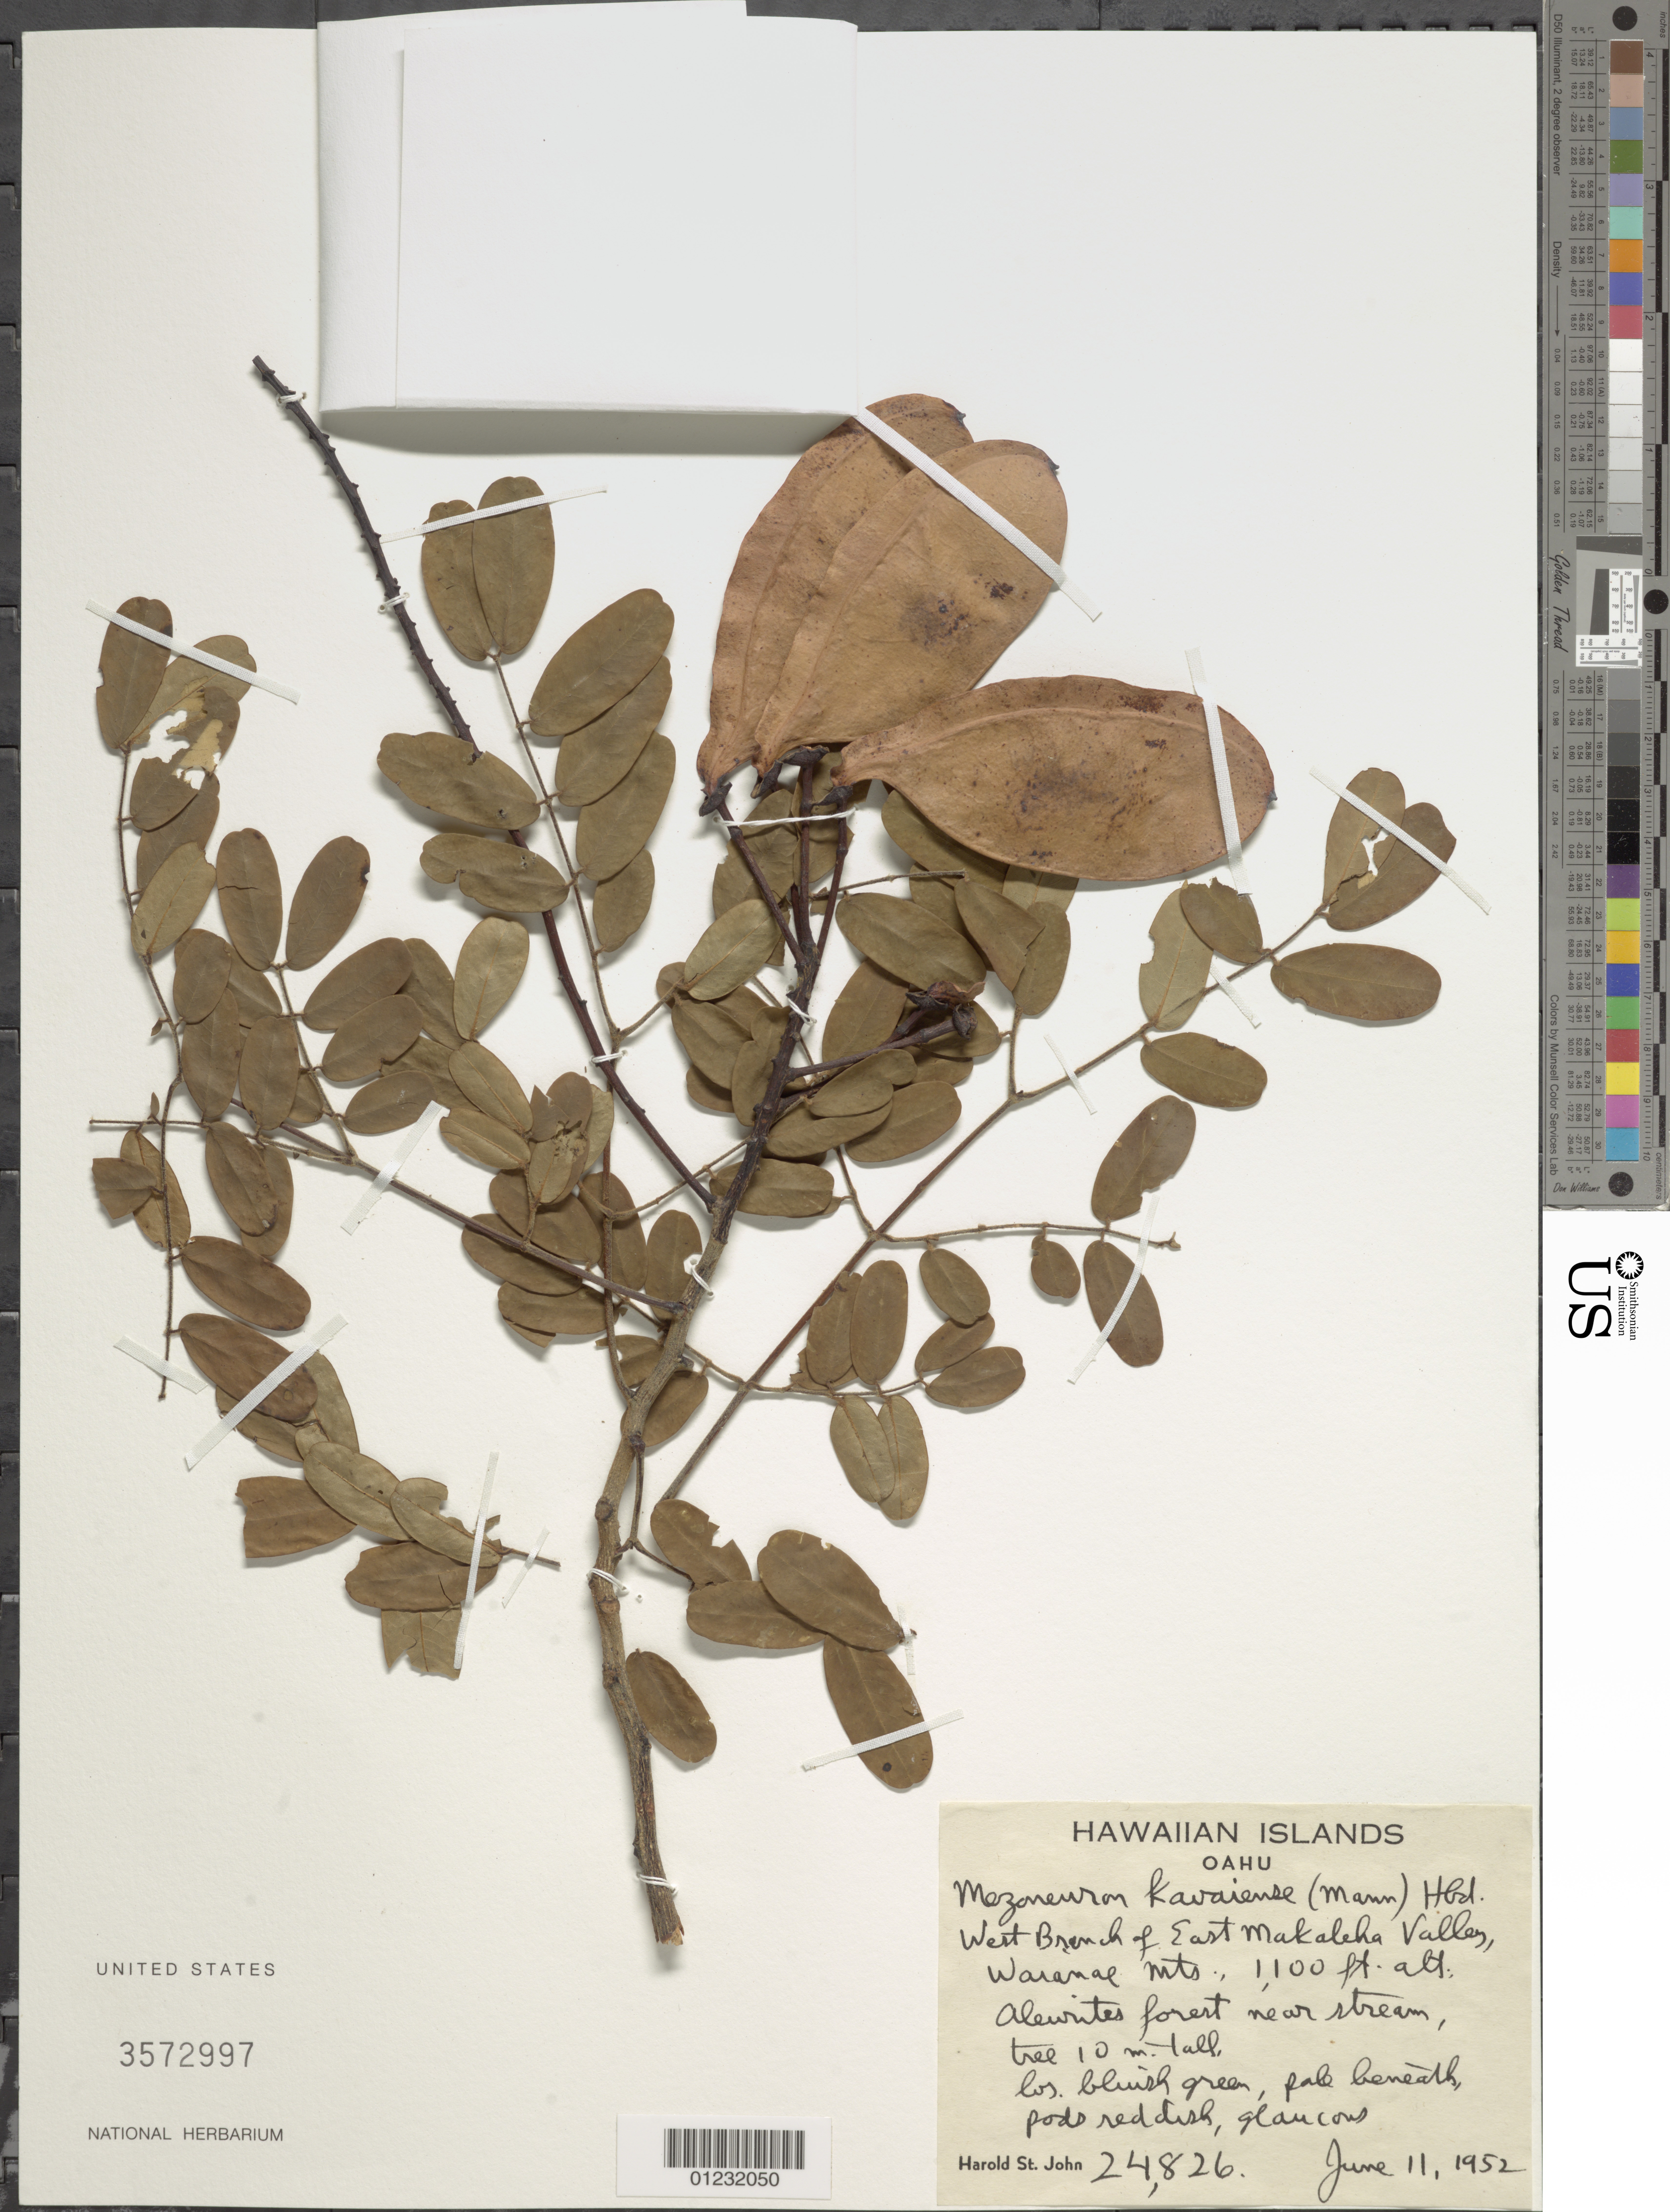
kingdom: Plantae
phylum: Tracheophyta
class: Magnoliopsida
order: Fabales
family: Fabaceae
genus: Mezoneuron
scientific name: Mezoneuron kavaiense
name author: (H. Mann) Hillebr.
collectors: H. St. John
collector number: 24826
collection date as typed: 11 Jun 1952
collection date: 1952-06-11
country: United States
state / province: Hawaii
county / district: Honolulu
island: Oahu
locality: W branch of E Makaleha Valley, Waianae Mts.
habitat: Near stream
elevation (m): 335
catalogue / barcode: US 3572997